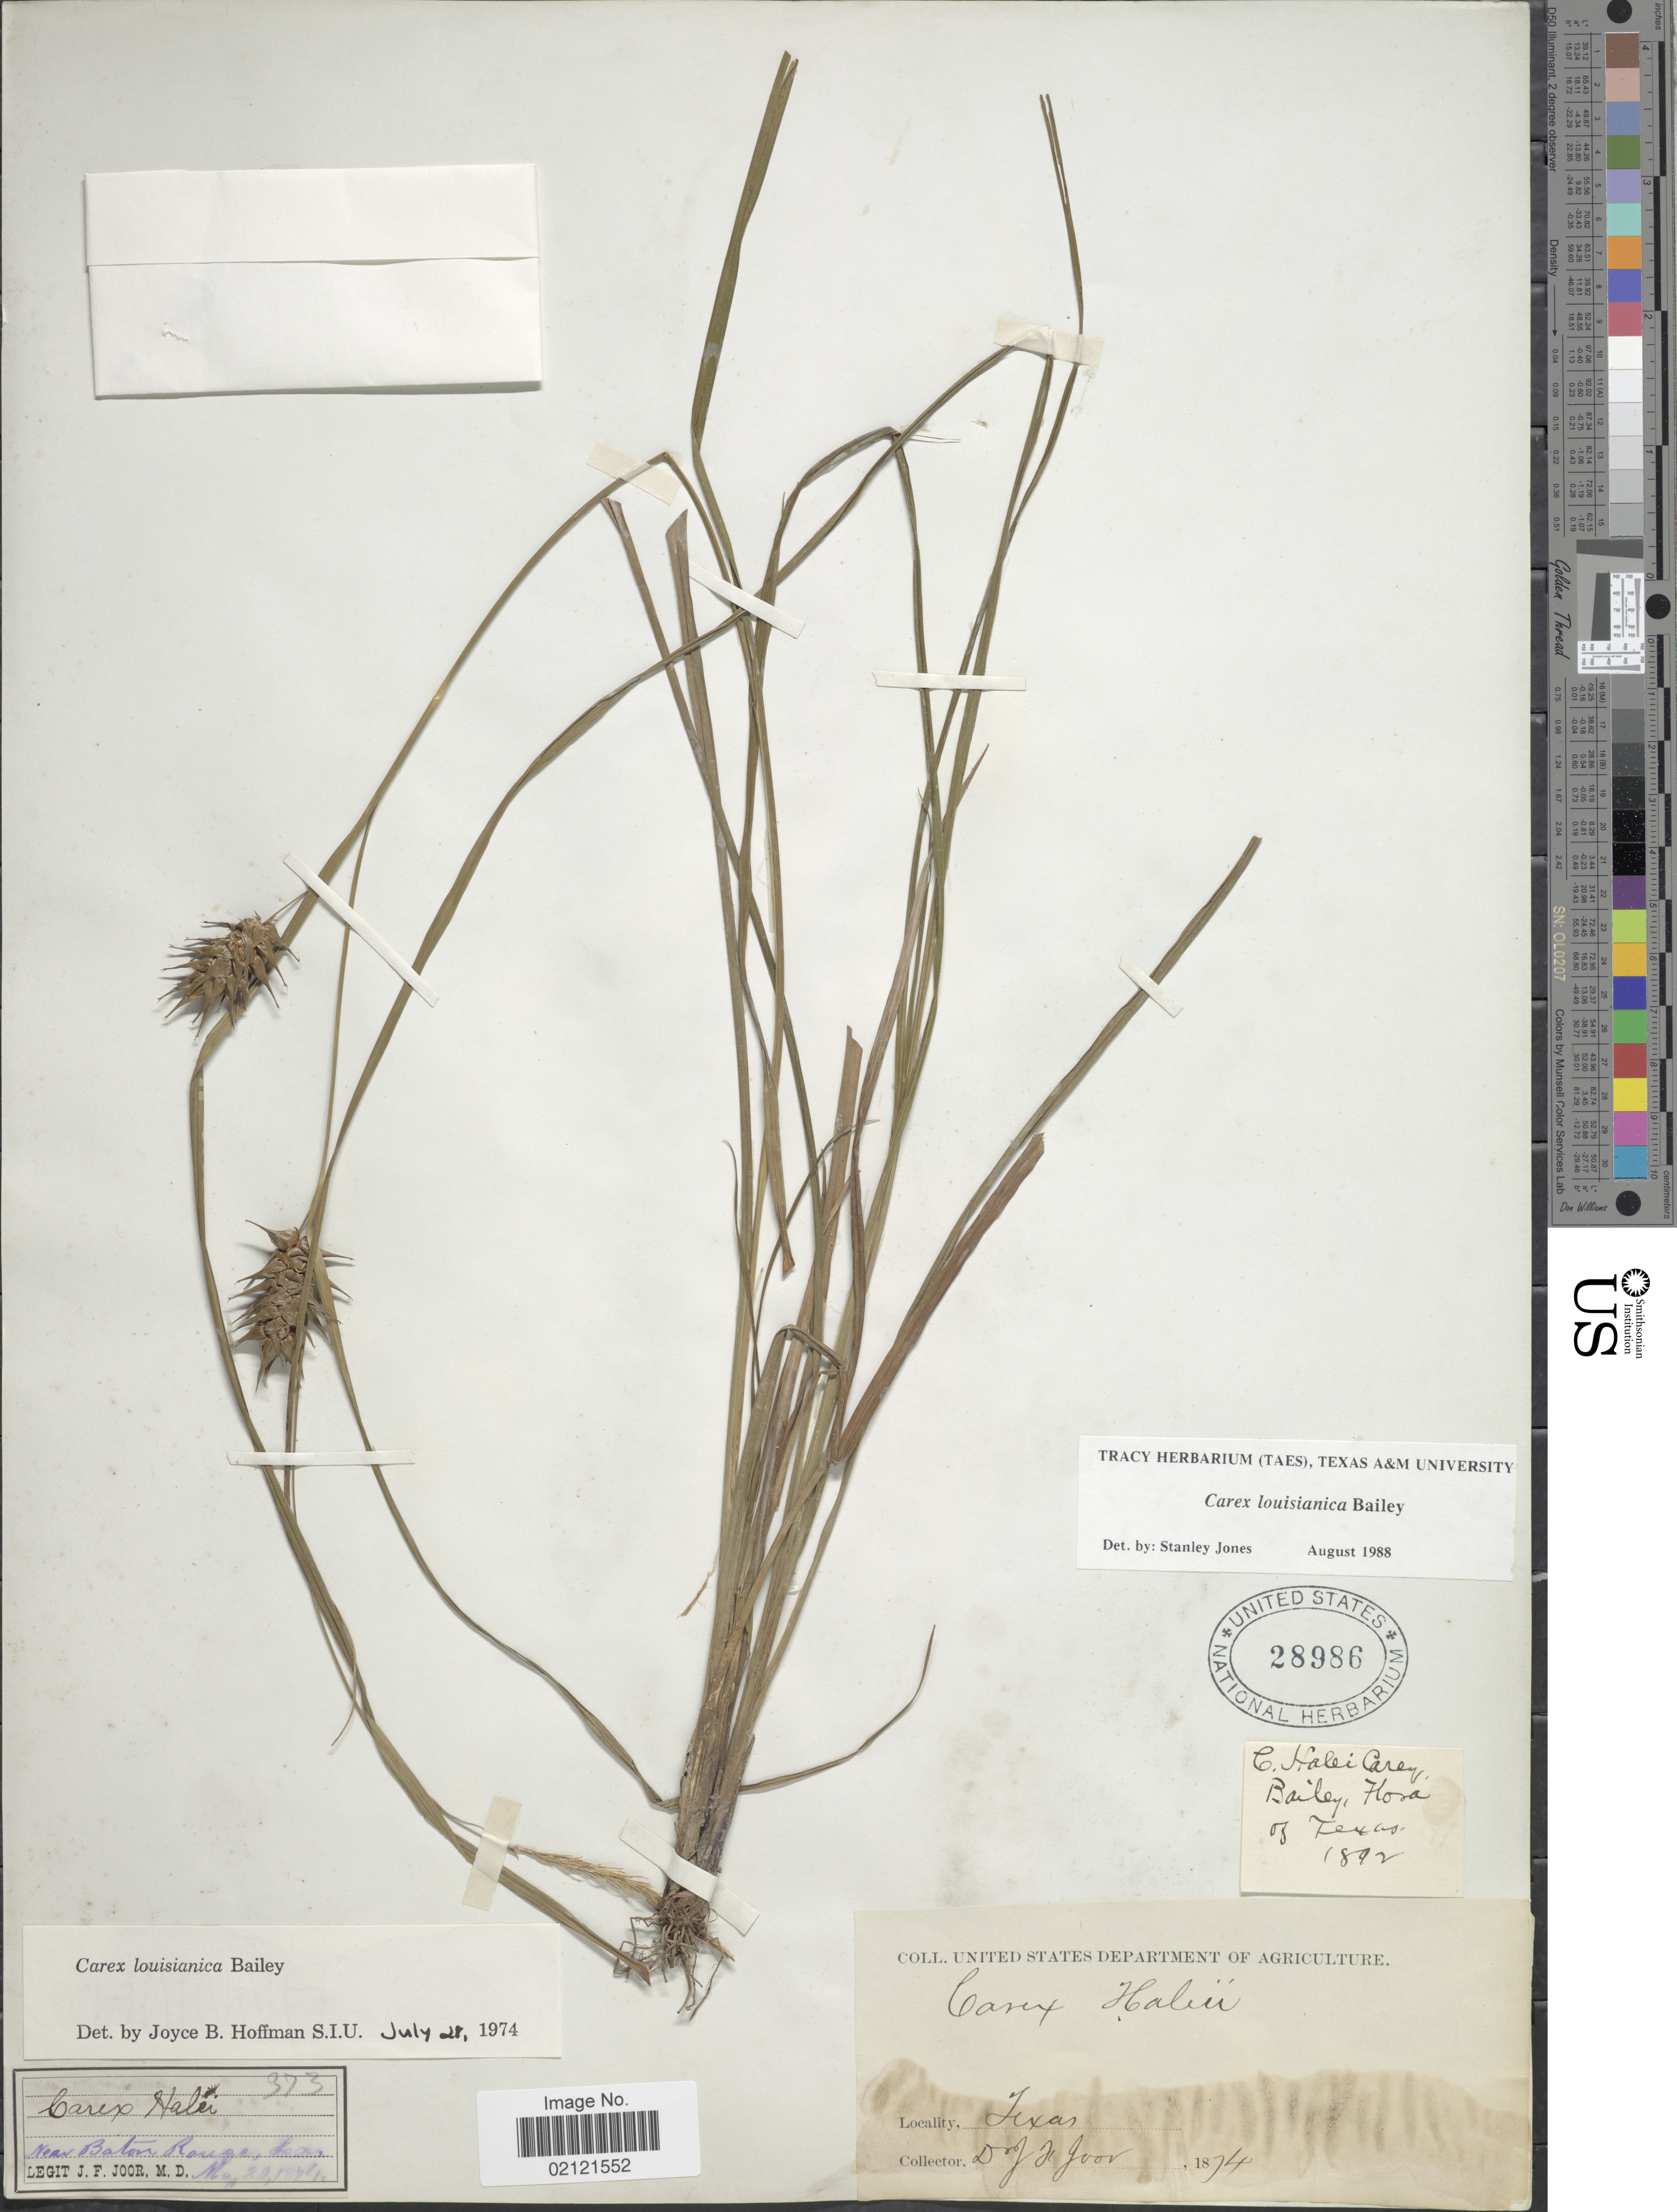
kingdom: Plantae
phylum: Tracheophyta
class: Liliopsida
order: Poales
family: Cyperaceae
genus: Carex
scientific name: Carex louisianica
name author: L.H. Bailey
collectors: J. F. Joor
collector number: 373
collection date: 1874-05-20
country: United States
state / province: Louisiana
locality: Near Baton Rouge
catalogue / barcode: US 28986